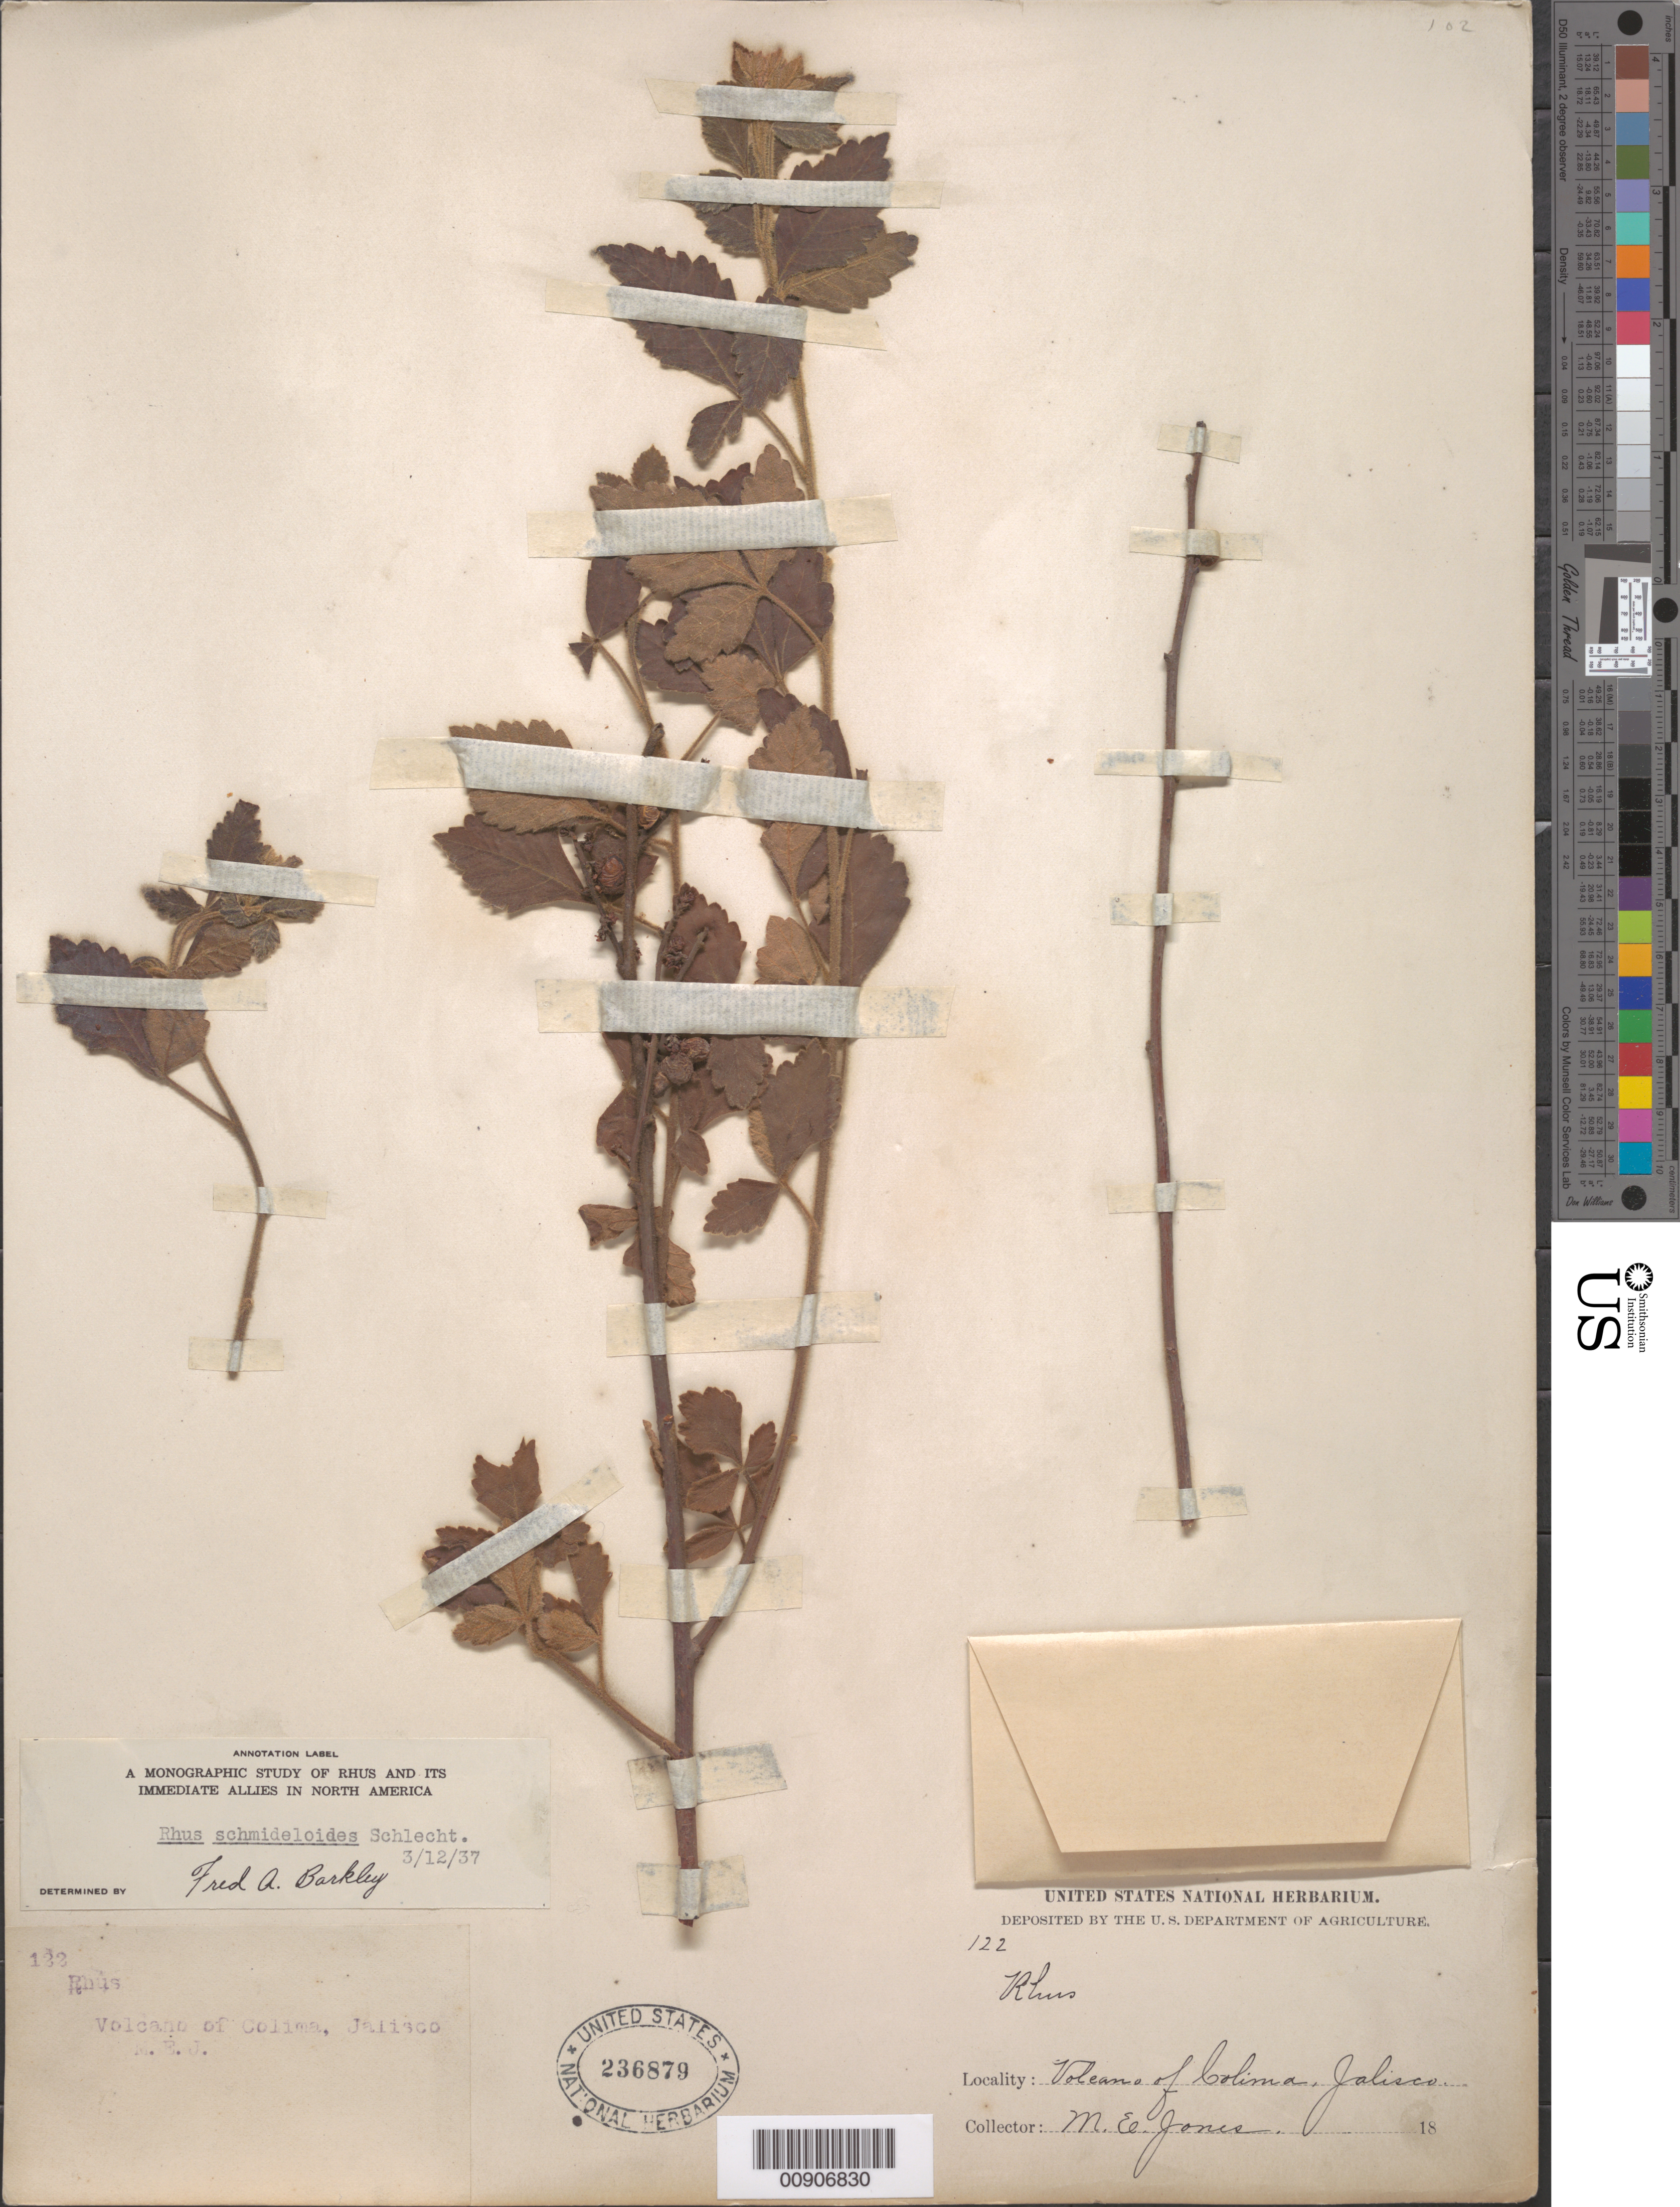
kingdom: Plantae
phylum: Tracheophyta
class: Magnoliopsida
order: Sapindales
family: Anacardiaceae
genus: Rhus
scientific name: Rhus aromatica var. schimidelioides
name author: (Schltdl.) Engl.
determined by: Mitchell, John D.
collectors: M. E. Jones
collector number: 122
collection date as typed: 18--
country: Mexico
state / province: Jalisco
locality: Volcano of Colima, Jalisco.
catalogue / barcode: US 2575501